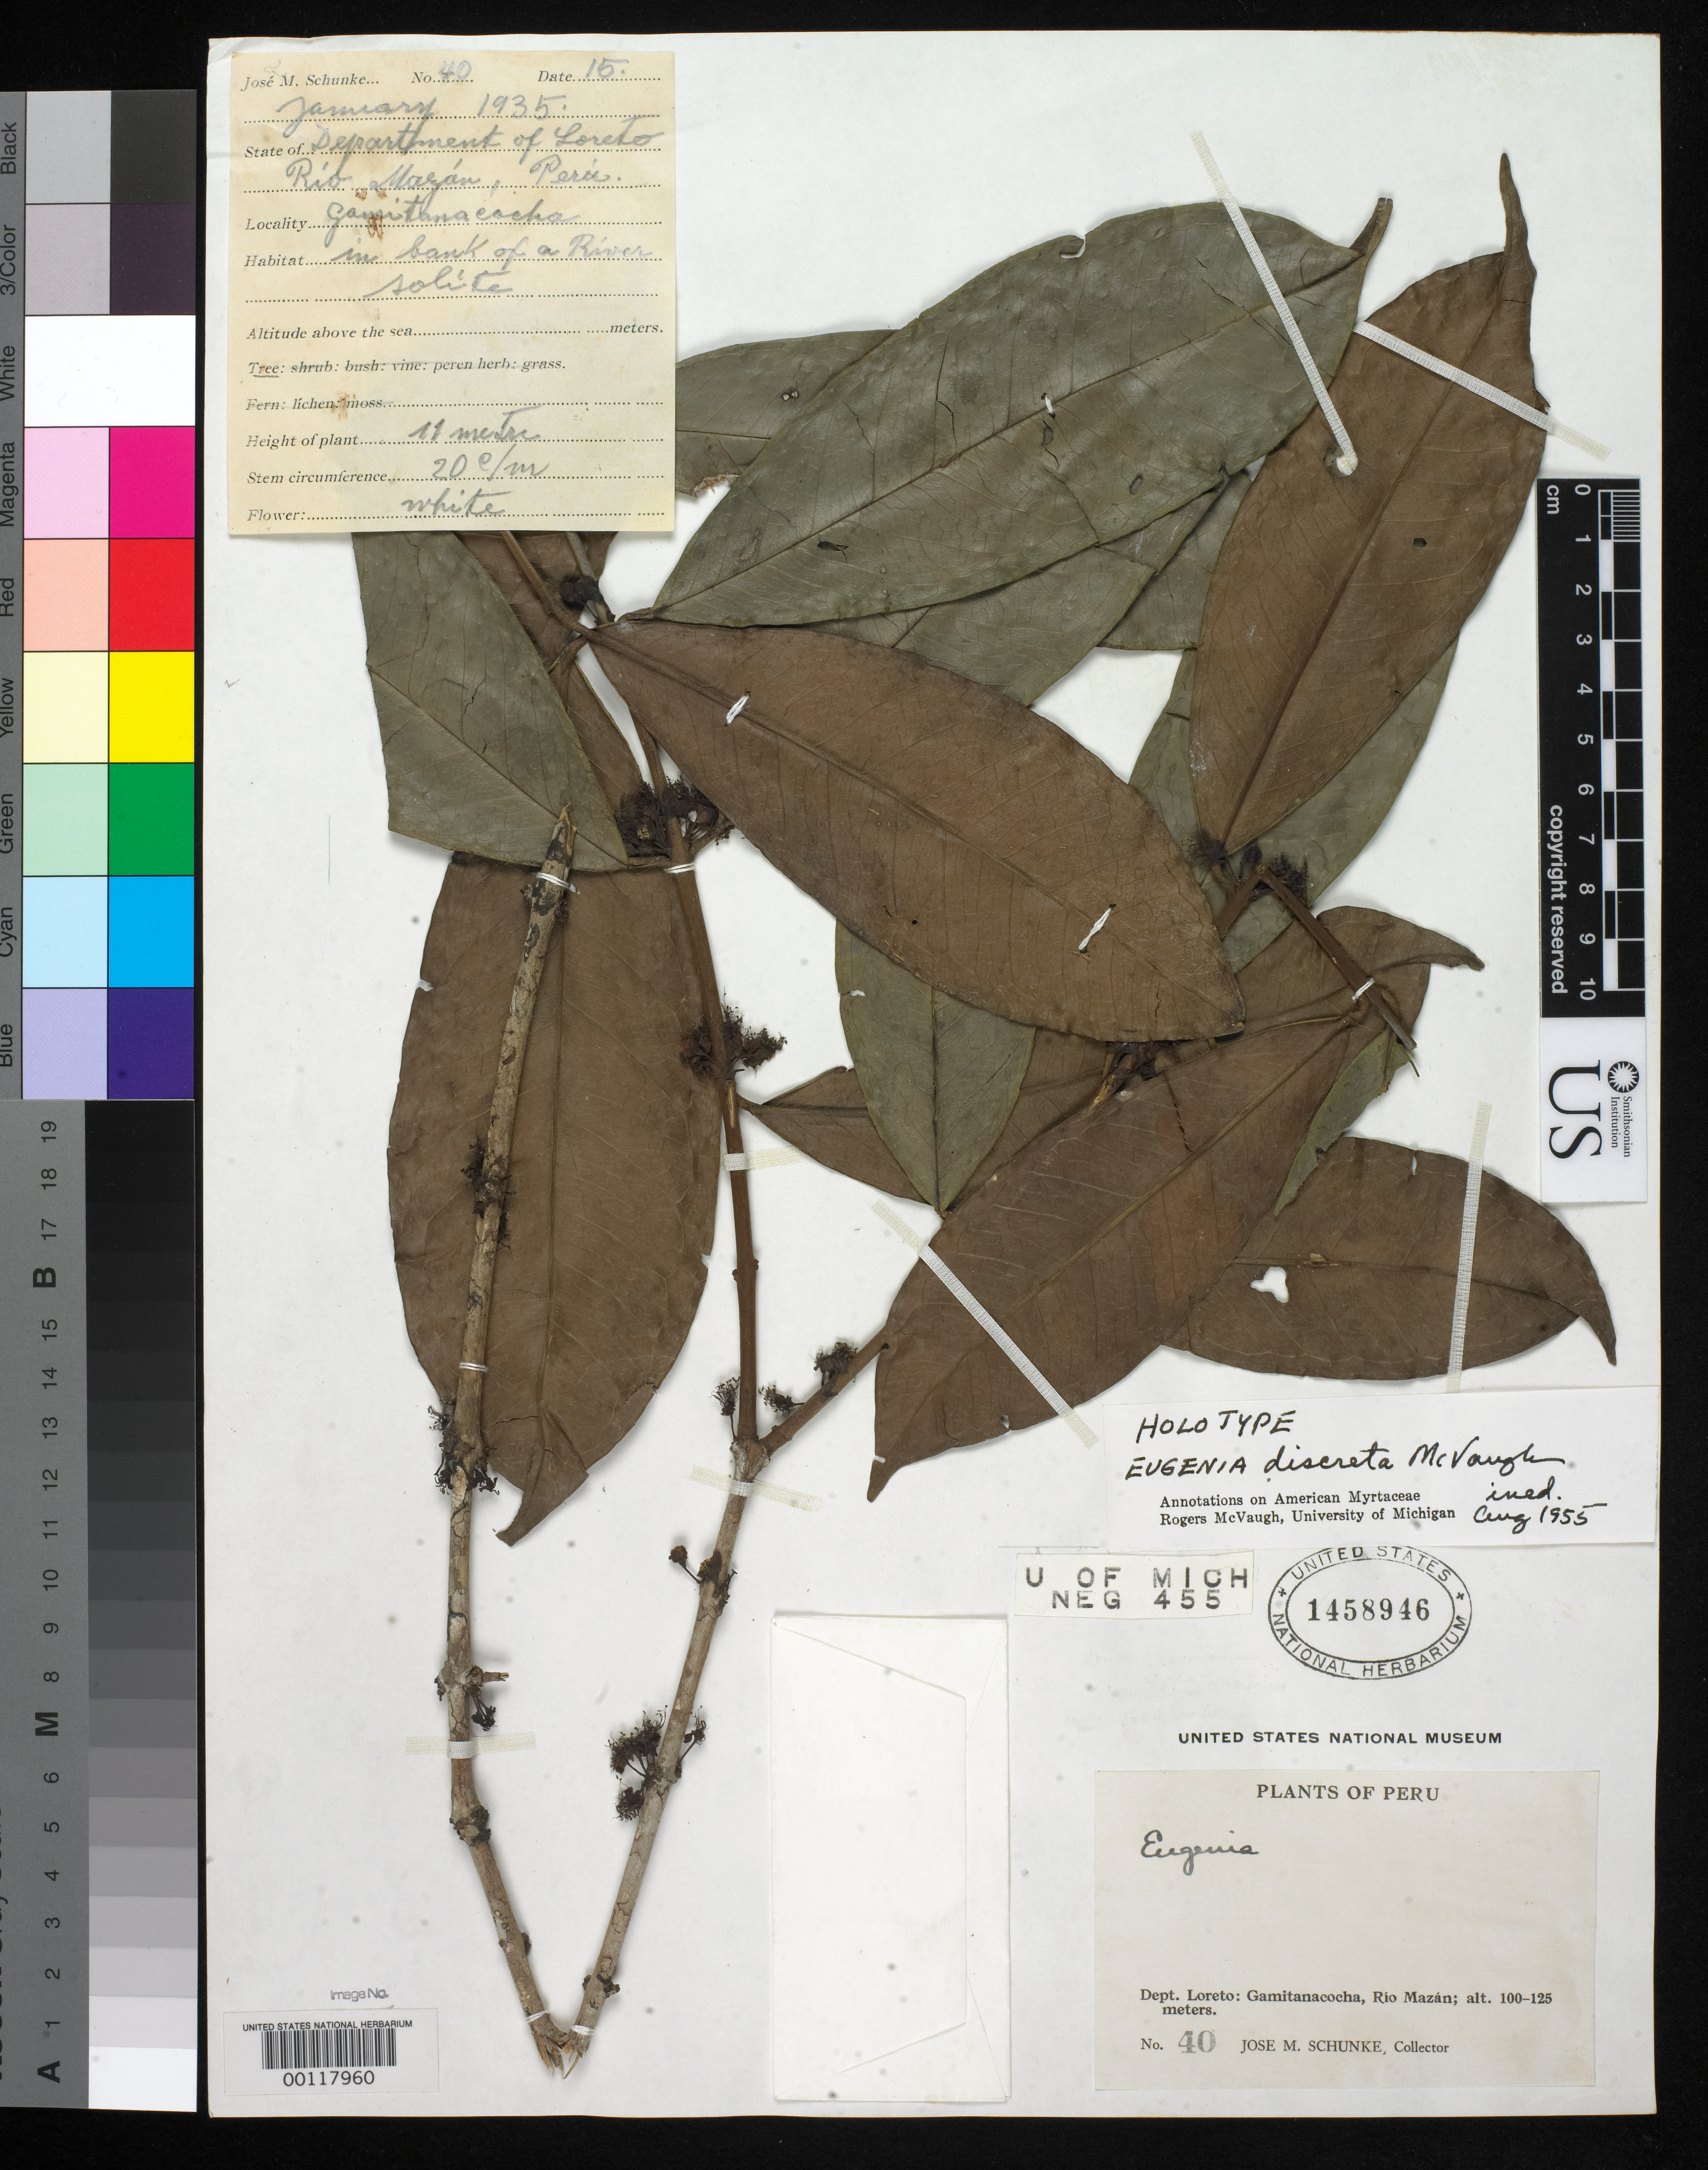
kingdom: Plantae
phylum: Tracheophyta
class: Magnoliopsida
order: Myrtales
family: Myrtaceae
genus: Eugenia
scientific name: Eugenia discreta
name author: McVaugh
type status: Holotype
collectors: J. M. Schunke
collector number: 40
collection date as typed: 15 Jan 1935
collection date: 1935-01-15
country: Peru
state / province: Loreto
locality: Gamitanacocha, Rio Mazan.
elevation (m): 100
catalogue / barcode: US 1458946